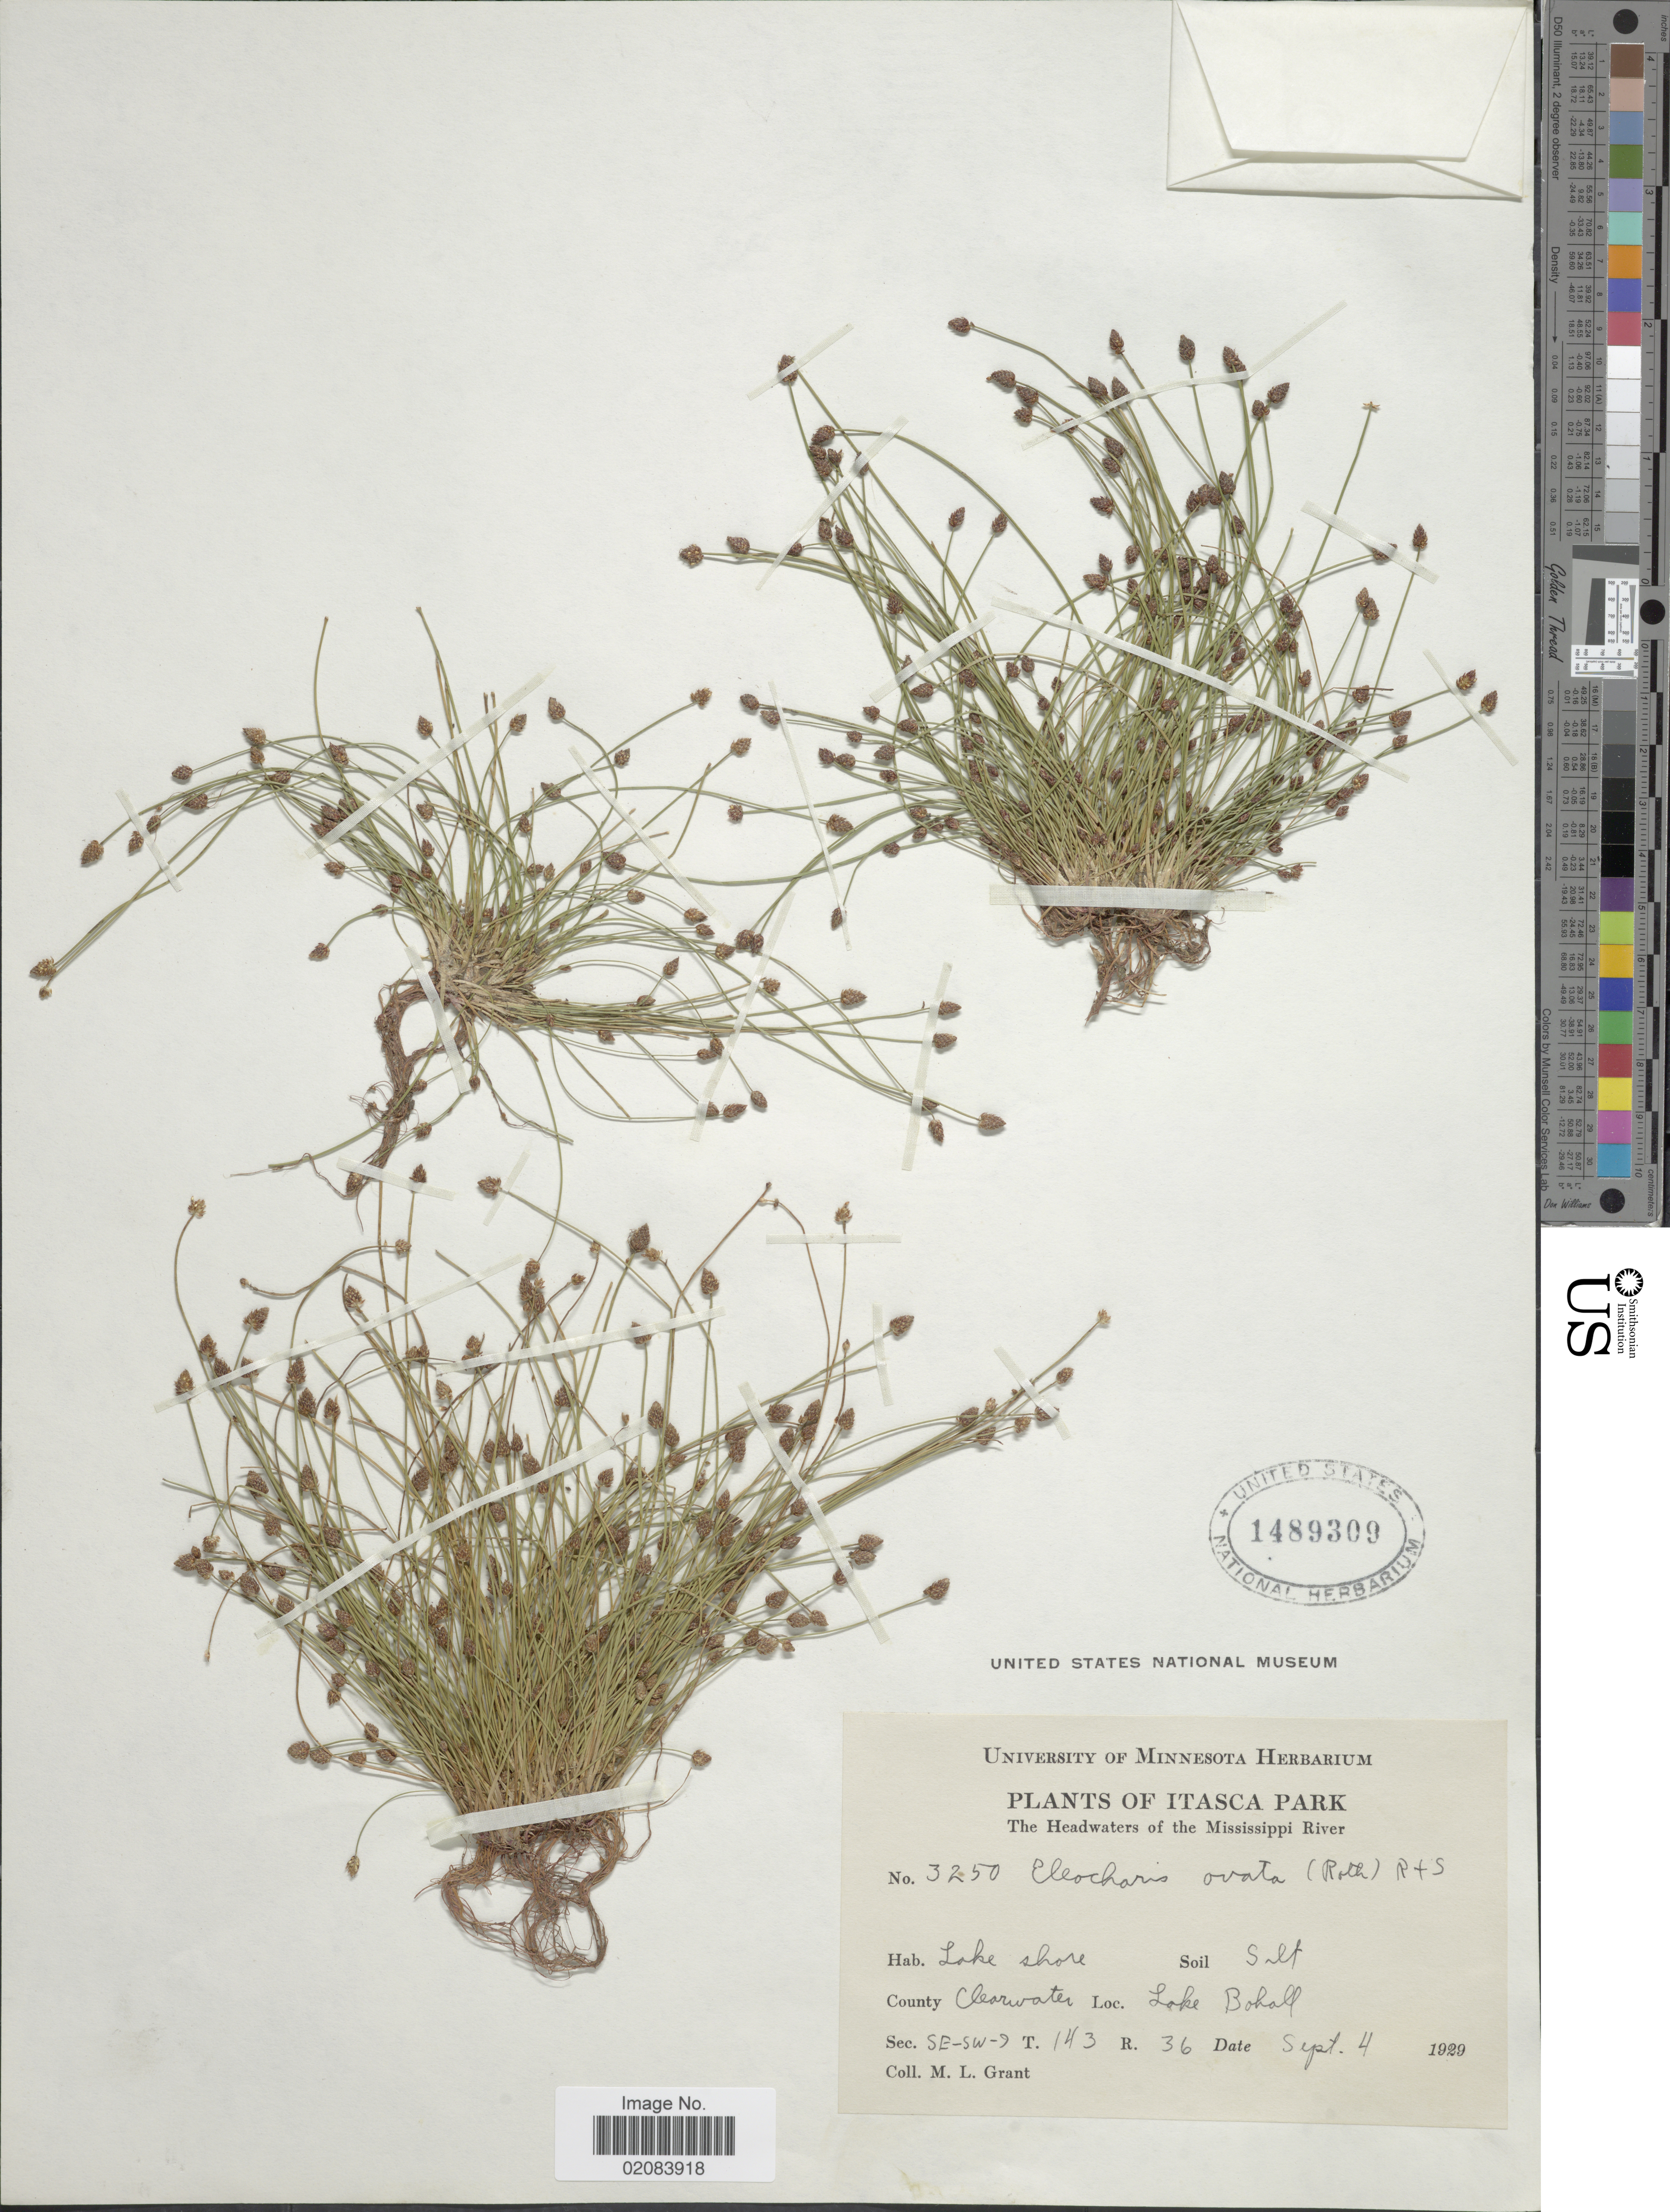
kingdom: Plantae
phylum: Tracheophyta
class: Liliopsida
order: Poales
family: Cyperaceae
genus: Eleocharis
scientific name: Eleocharis ovata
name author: (Roth) Roem. & Schult.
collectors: M. L. Grant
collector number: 3250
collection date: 1929-09-04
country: United States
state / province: Minnesota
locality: Itasca Park. The Headwaters of the Mississippi River, lake shore. County Clearwater. Lake Bohall. Sec. SE-SW-9 T. 143 R. 36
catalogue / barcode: US 1489309